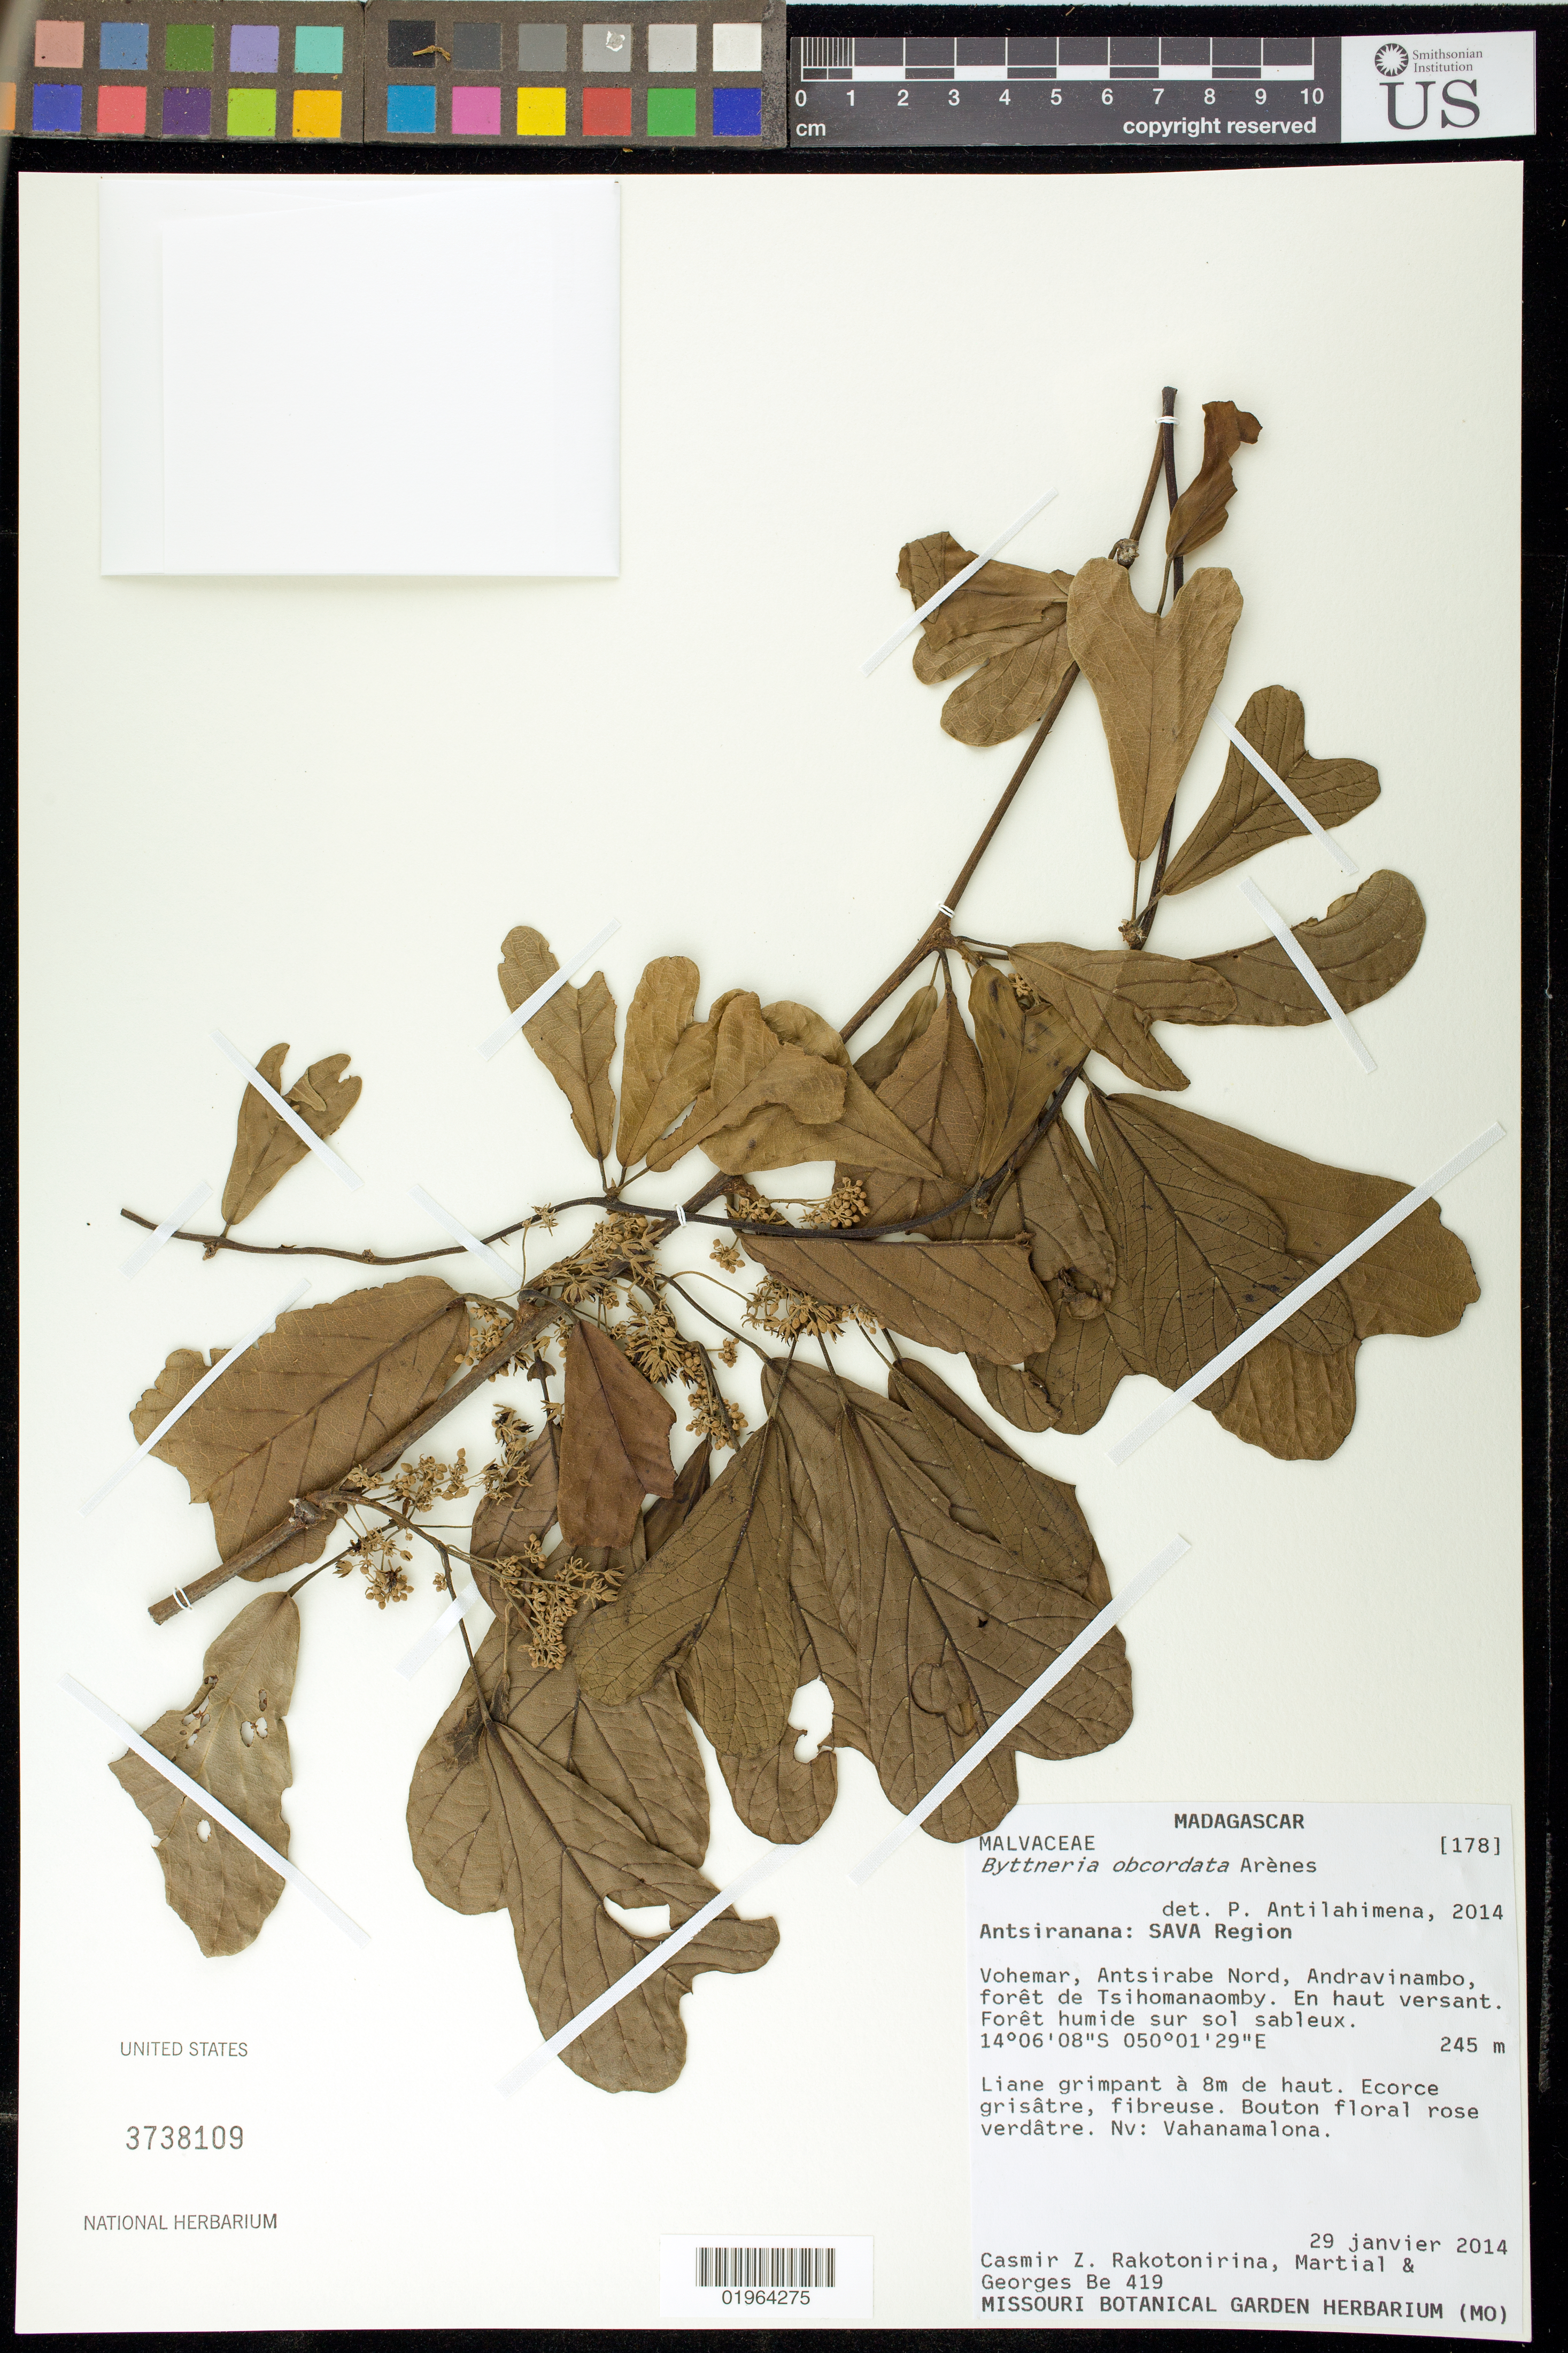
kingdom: Plantae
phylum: Tracheophyta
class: Magnoliopsida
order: Malvales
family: Malvaceae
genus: Byttneria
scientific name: Byttneria obcordata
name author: Arènes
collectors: C. Rakotonirina, Martial & G. Be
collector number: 419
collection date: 2014-01-29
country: Madagascar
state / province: Sava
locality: Vohemar, Antsirabe Nord, Andravinambo, forêt de Tsihomanaomby.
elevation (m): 245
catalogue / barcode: US 3738109